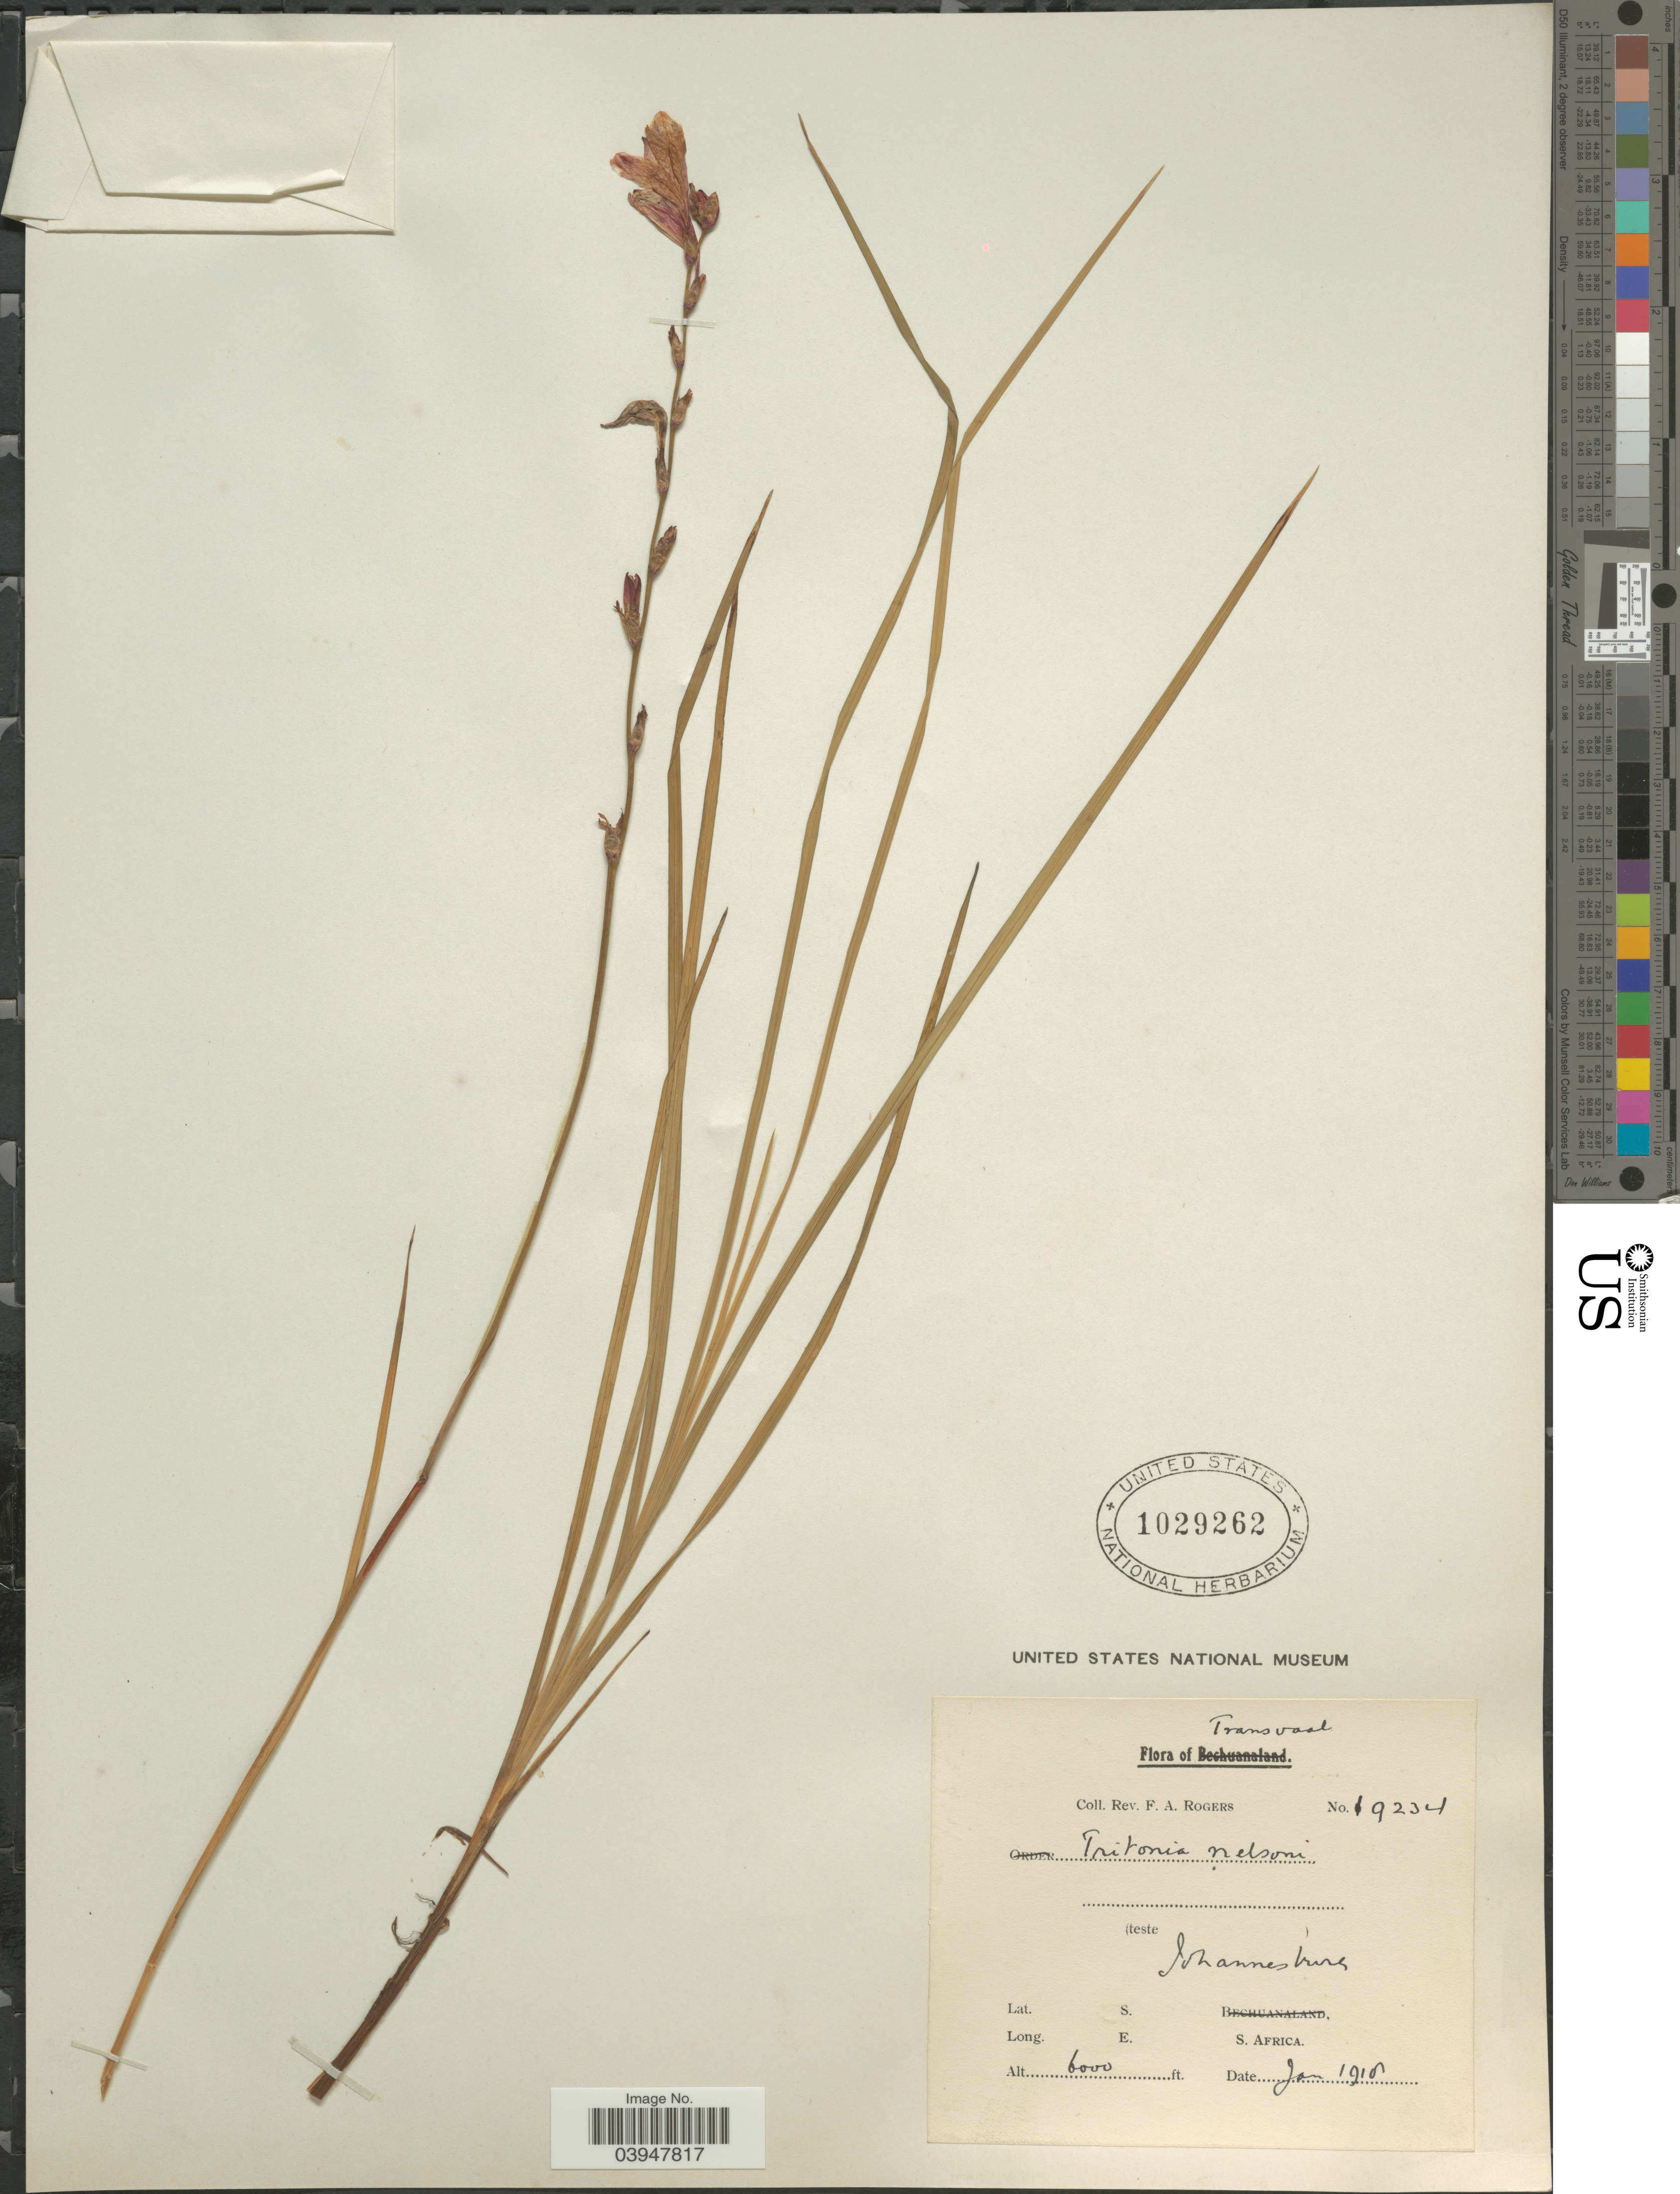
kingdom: Plantae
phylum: Tracheophyta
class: Liliopsida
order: Asparagales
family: Iridaceae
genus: Tritonia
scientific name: Tritonia nelsonii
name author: Baker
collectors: F. A. Rogers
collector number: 19234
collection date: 1918-01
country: South Africa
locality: Transvaal. Johannesburg.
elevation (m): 1829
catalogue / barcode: US 1029262